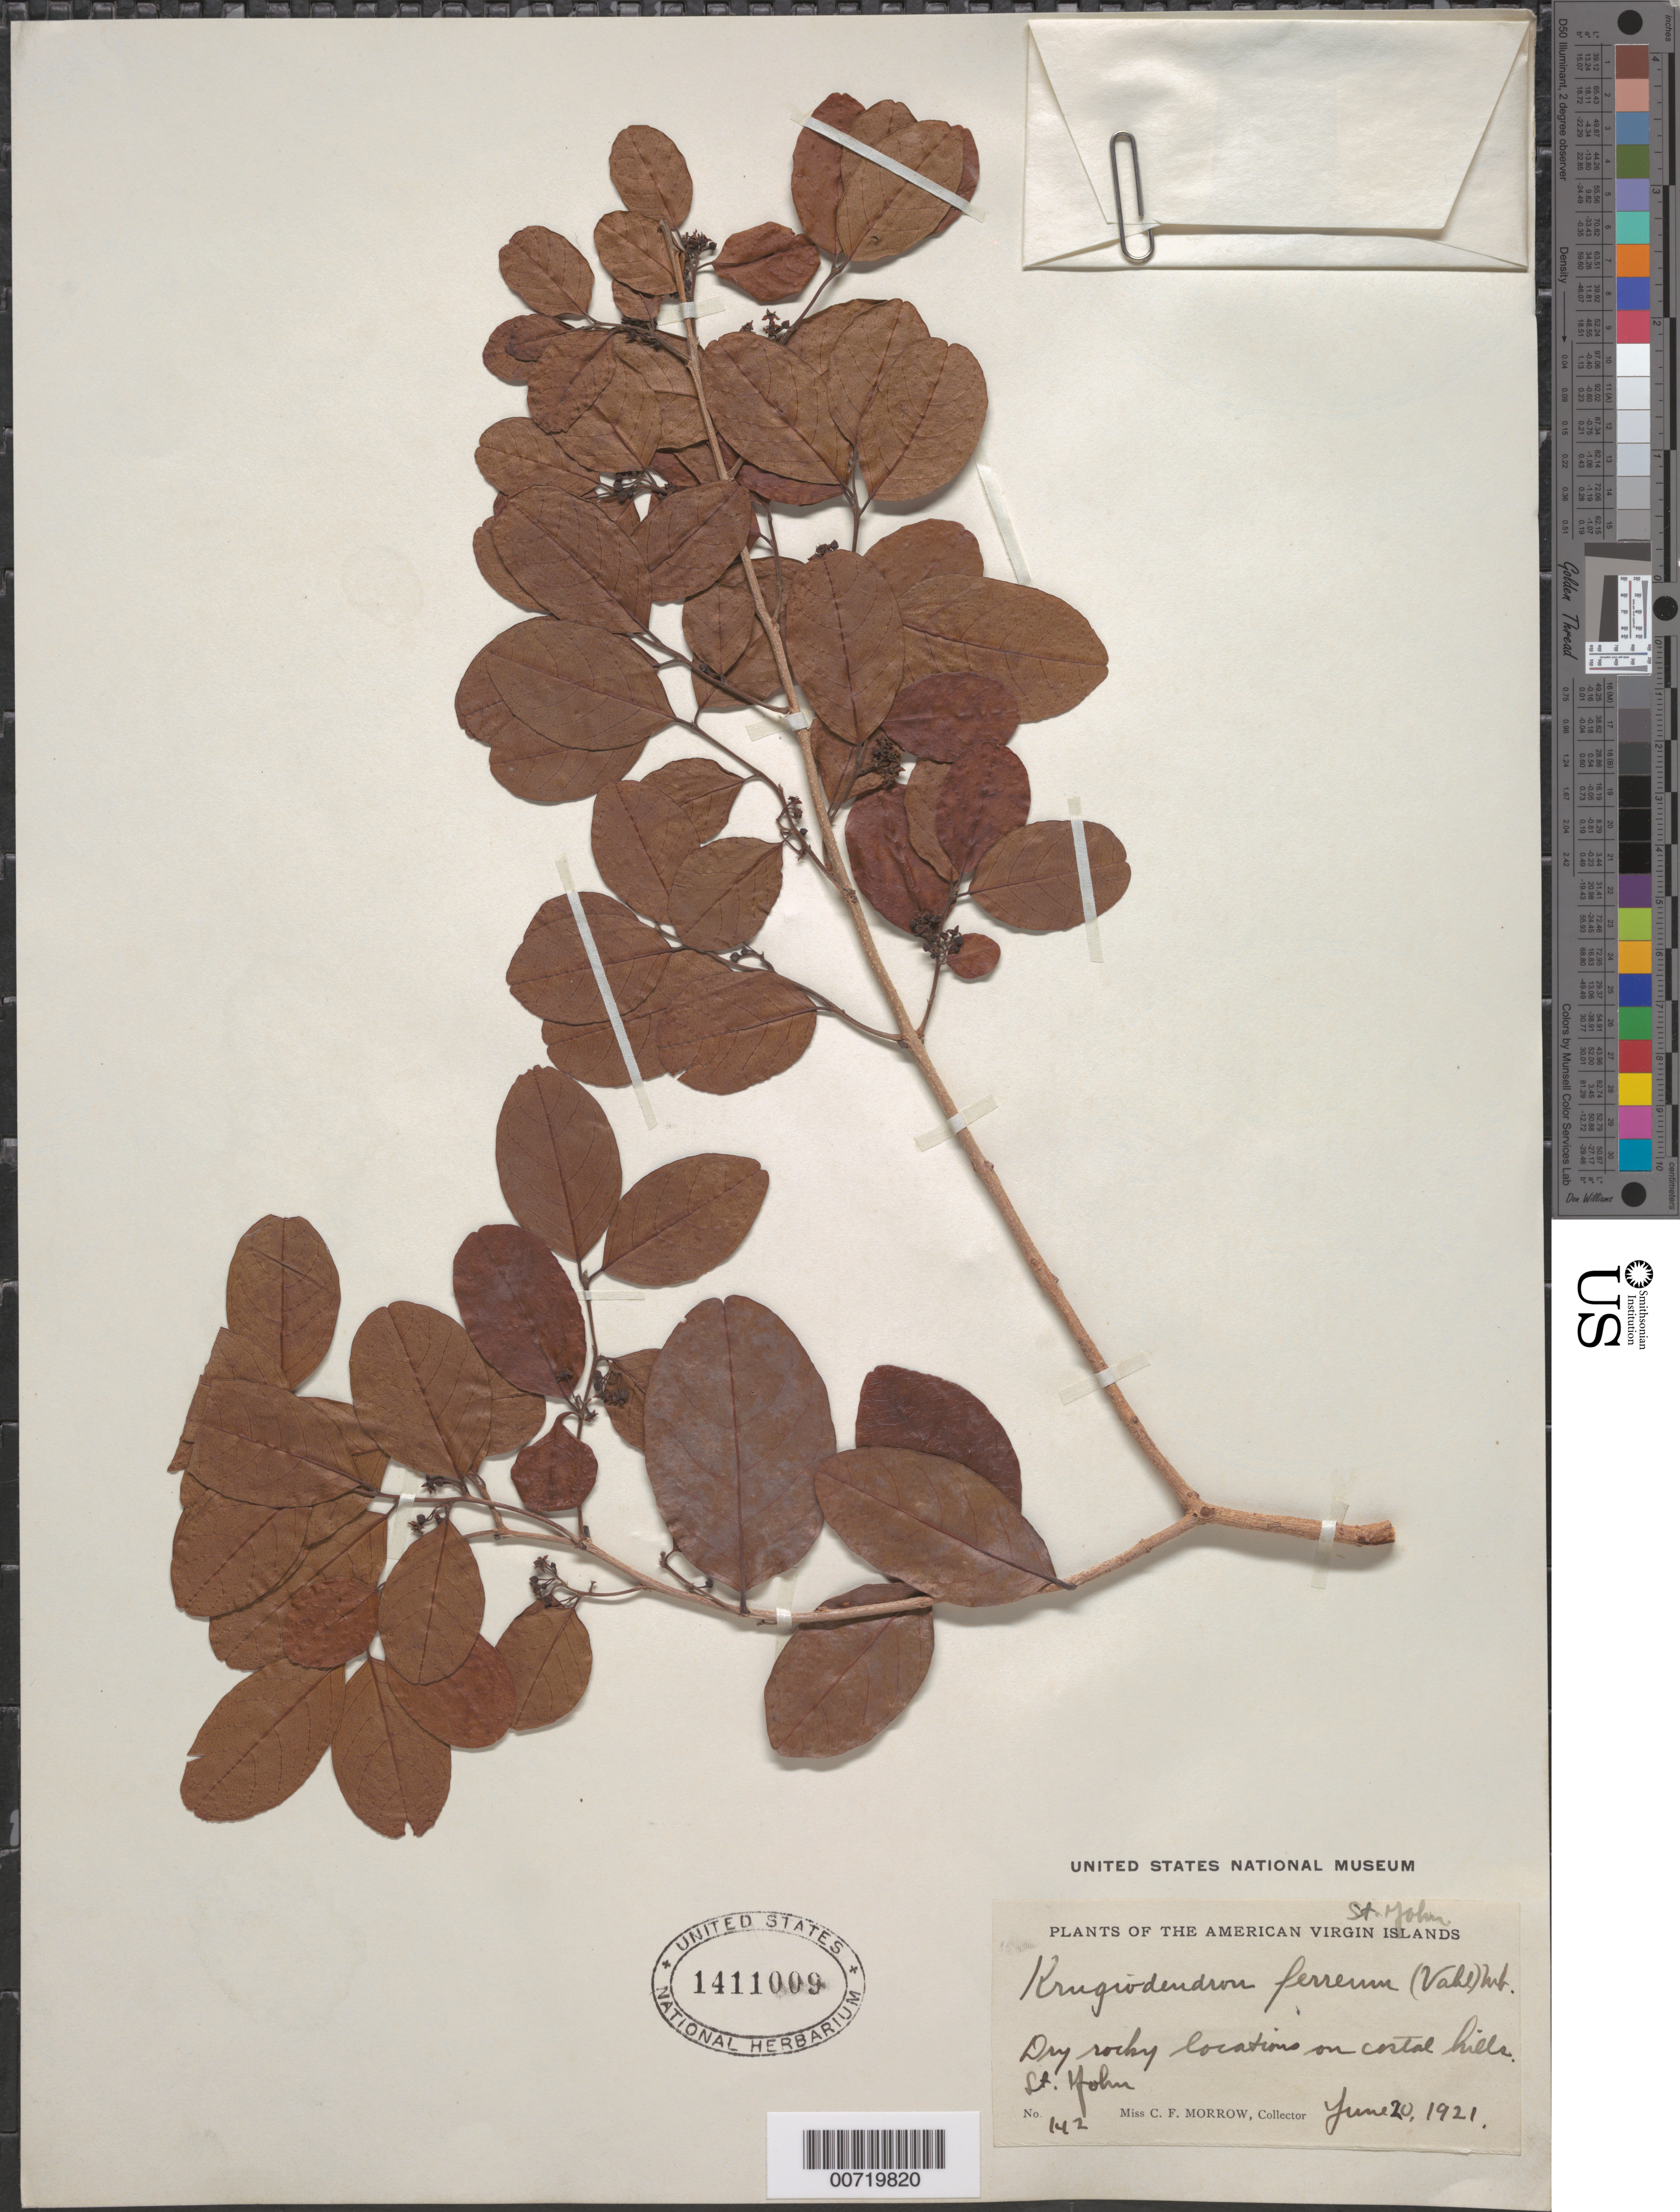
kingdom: Plantae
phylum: Tracheophyta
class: Magnoliopsida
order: Rosales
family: Rhamnaceae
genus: Krugiodendron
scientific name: Krugiodendron ferreum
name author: (Vahl) Urb.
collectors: C. Morrow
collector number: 142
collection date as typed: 20 Jun 1921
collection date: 1921-06-20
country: U.S. Virgin Islands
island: St. John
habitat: Dry rocky locations on coastal hills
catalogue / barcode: US 1411009